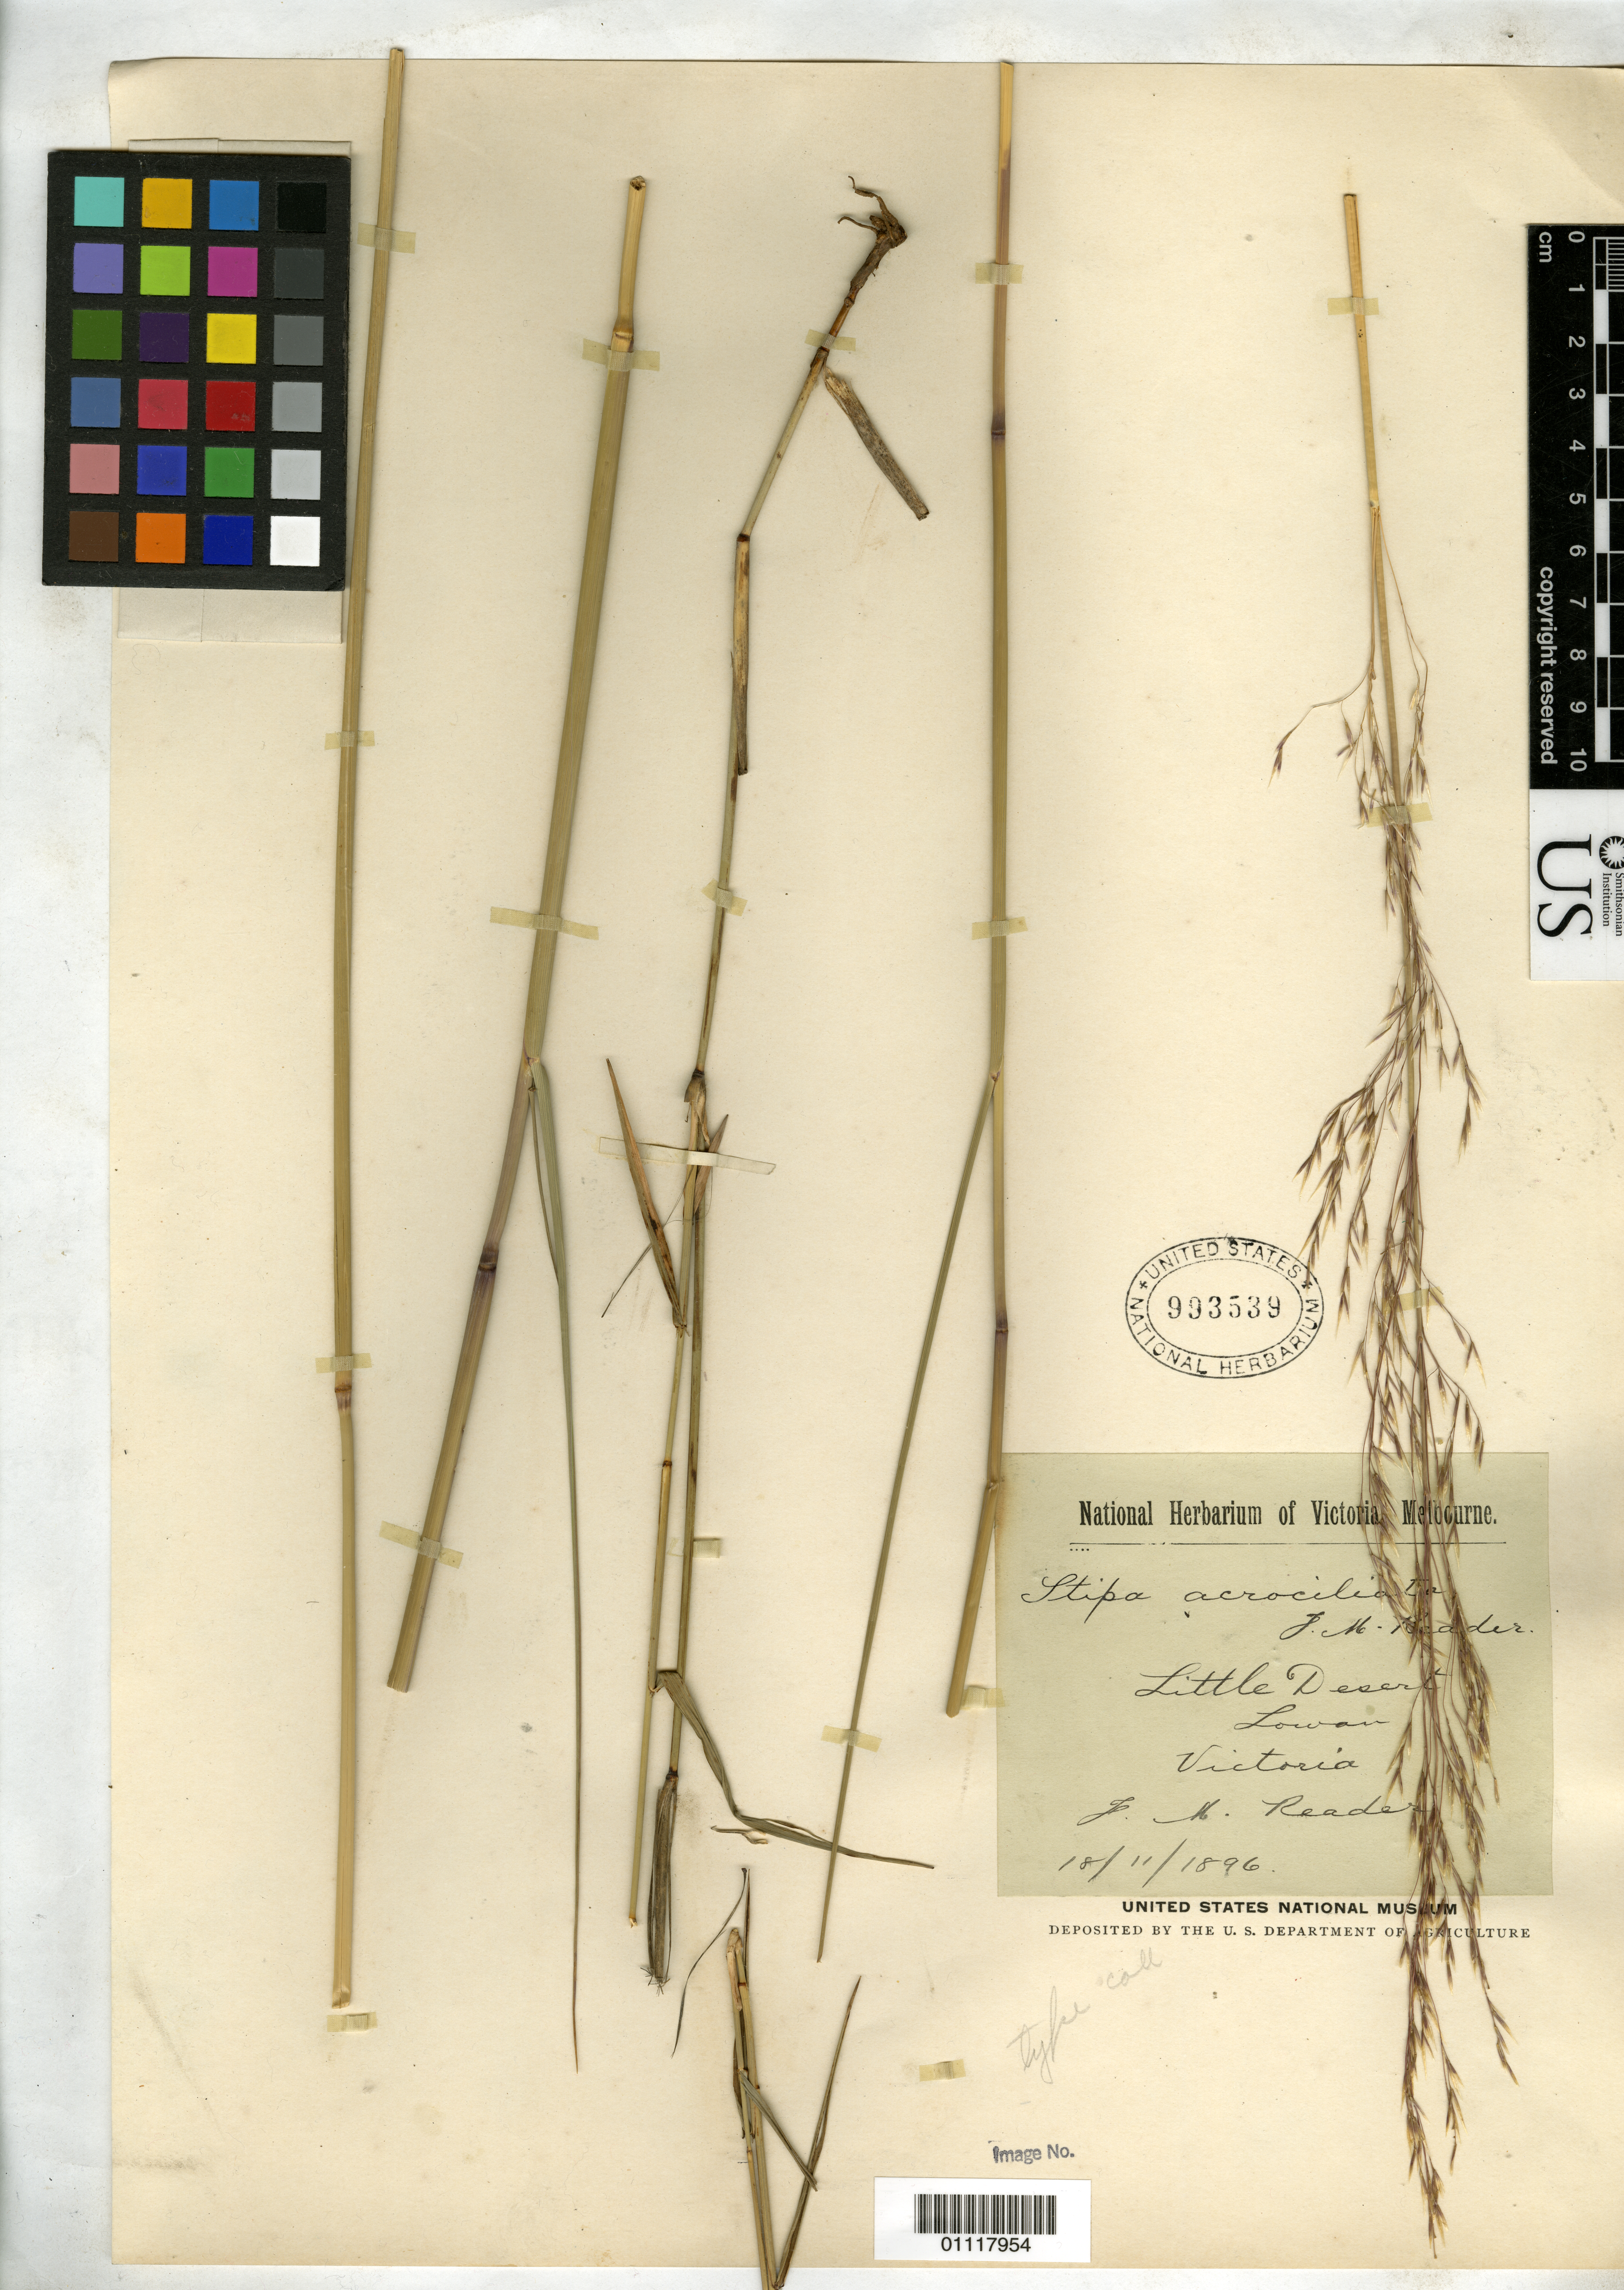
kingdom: Plantae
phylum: Tracheophyta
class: Liliopsida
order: Poales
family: Poaceae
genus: Stipa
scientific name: Stipa acrociliata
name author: Reader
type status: Type Collection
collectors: F. Reader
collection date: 1896-02-18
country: Australia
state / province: Victoria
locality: Little Deasert, Lowan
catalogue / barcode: US 993539